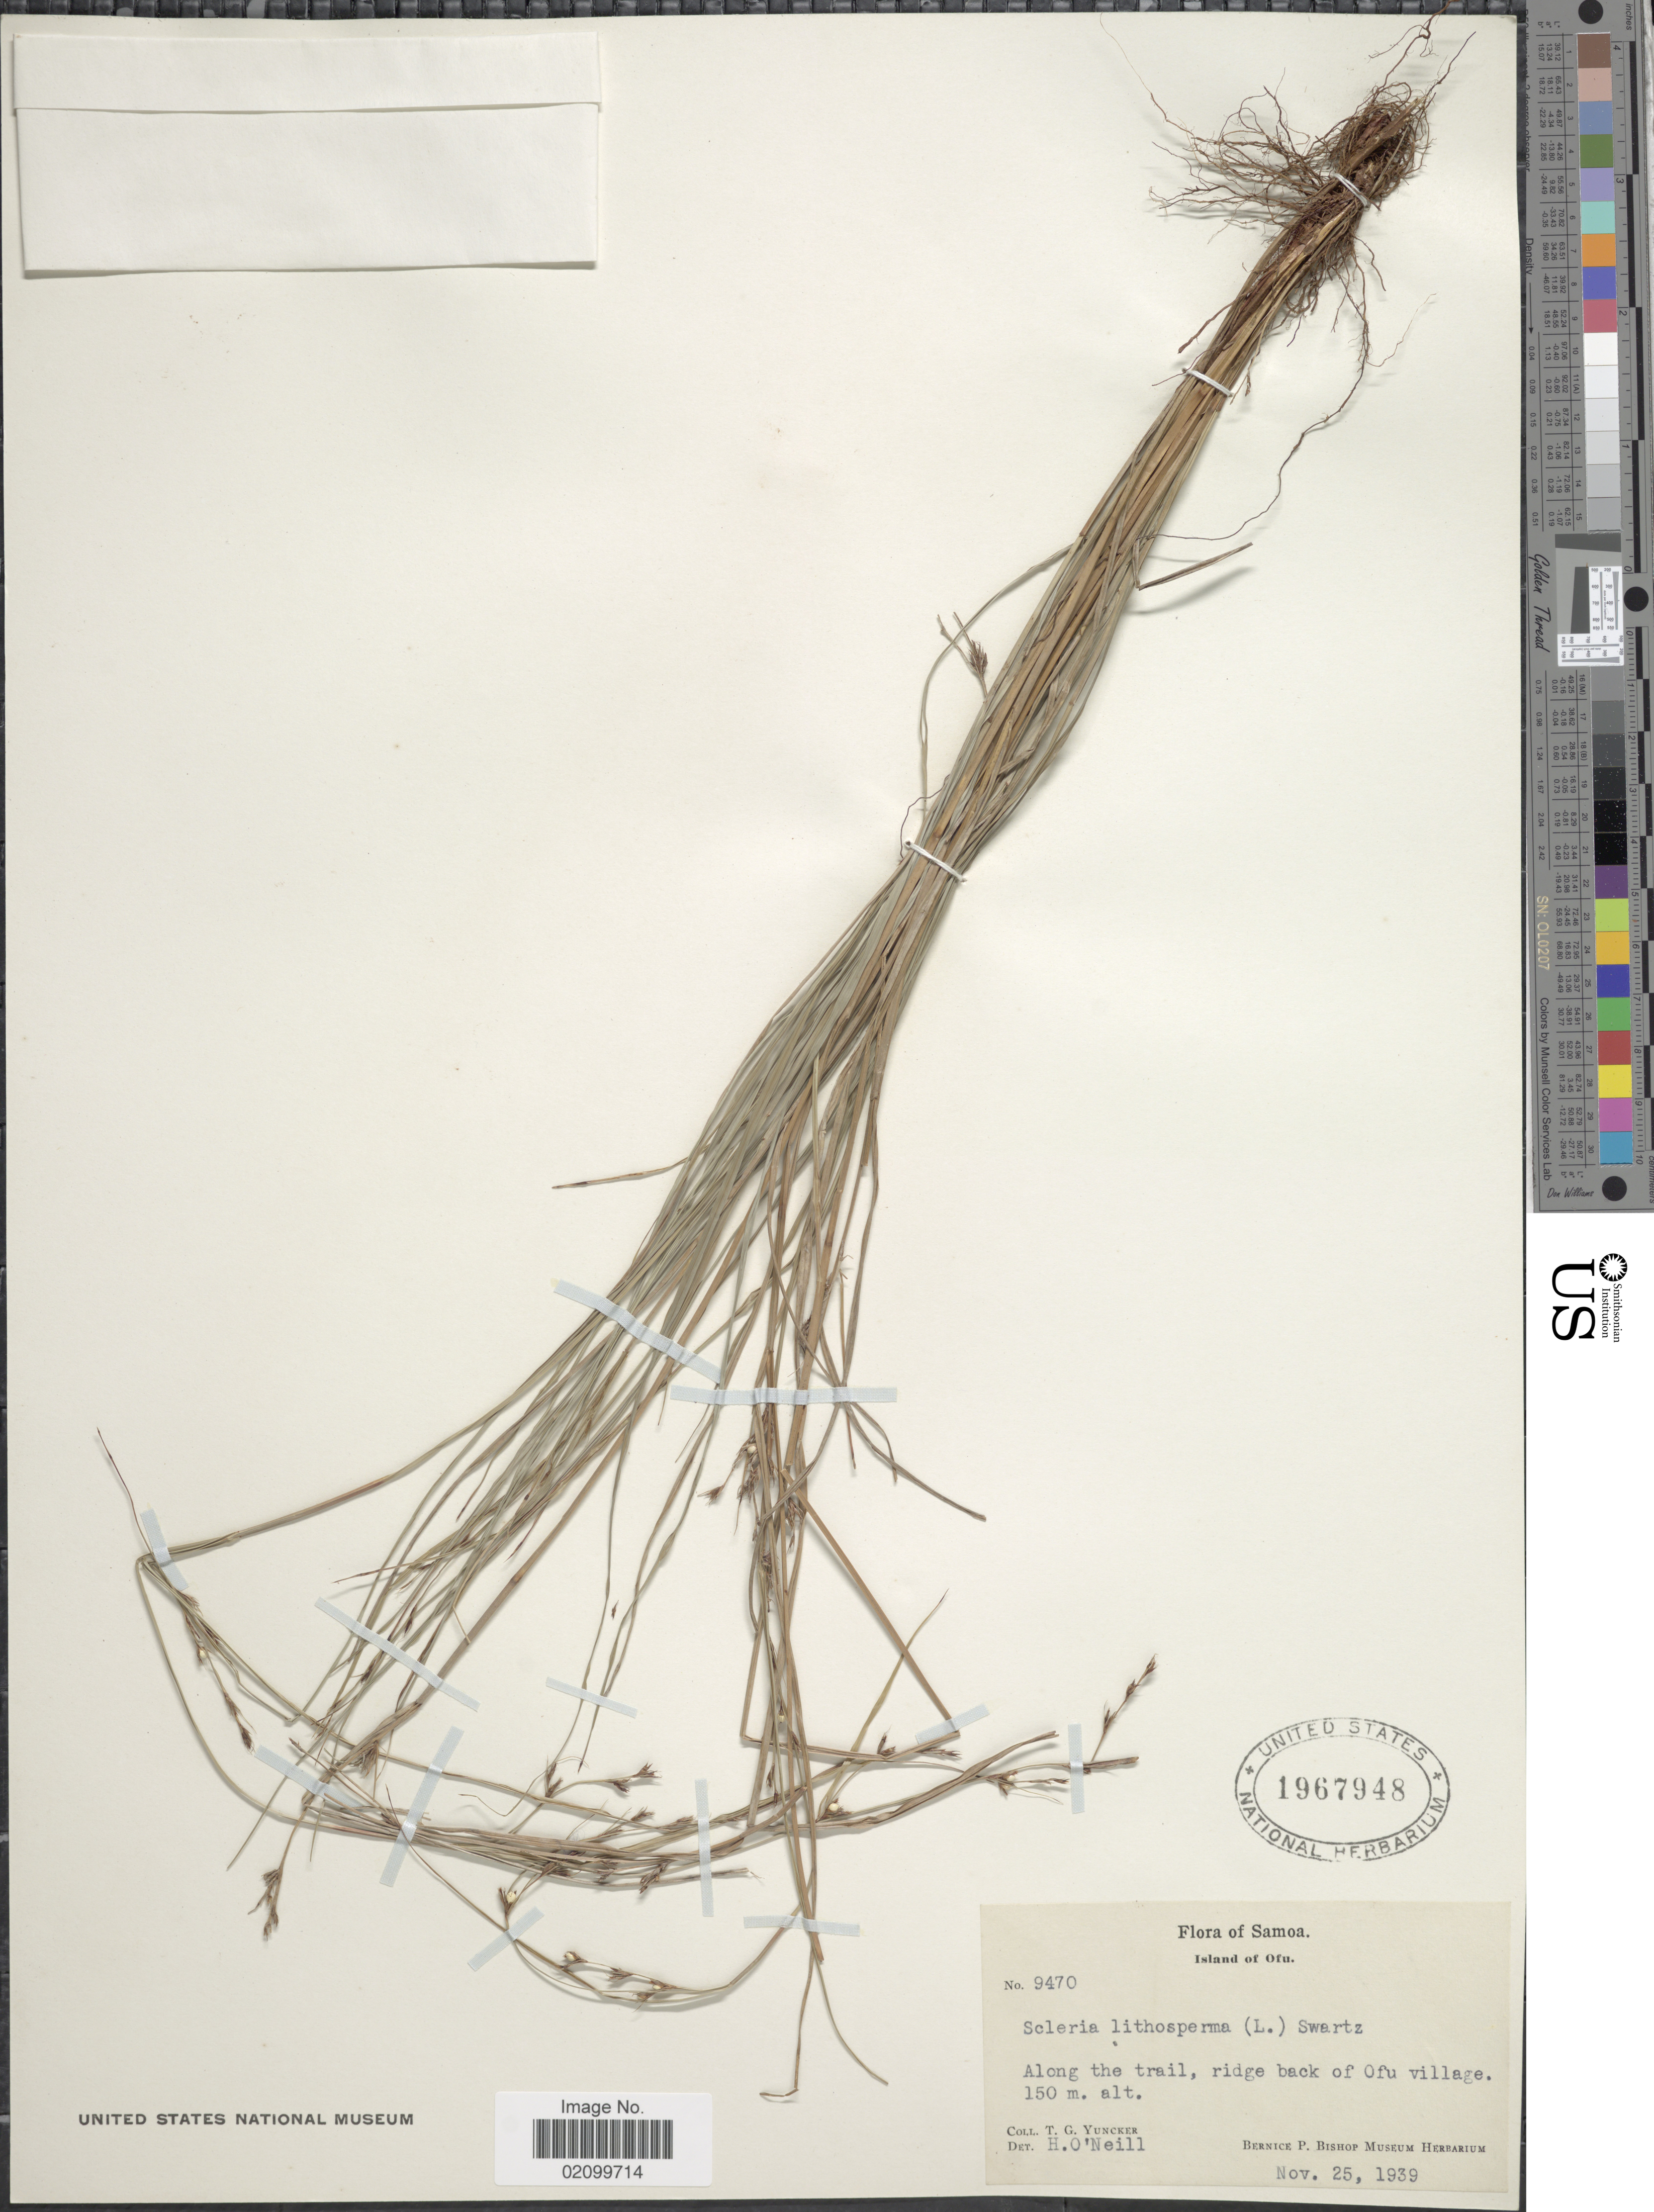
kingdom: Plantae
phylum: Tracheophyta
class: Liliopsida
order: Poales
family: Cyperaceae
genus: Scleria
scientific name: Scleria lithosperma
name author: (L.) Sw.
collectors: T. G. Yuncker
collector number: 9470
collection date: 1939-11-25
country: American Samoa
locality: Samoa, Island of Ofu. Along the trail, ridge back of Ofu village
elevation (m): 150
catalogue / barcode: US 1967948